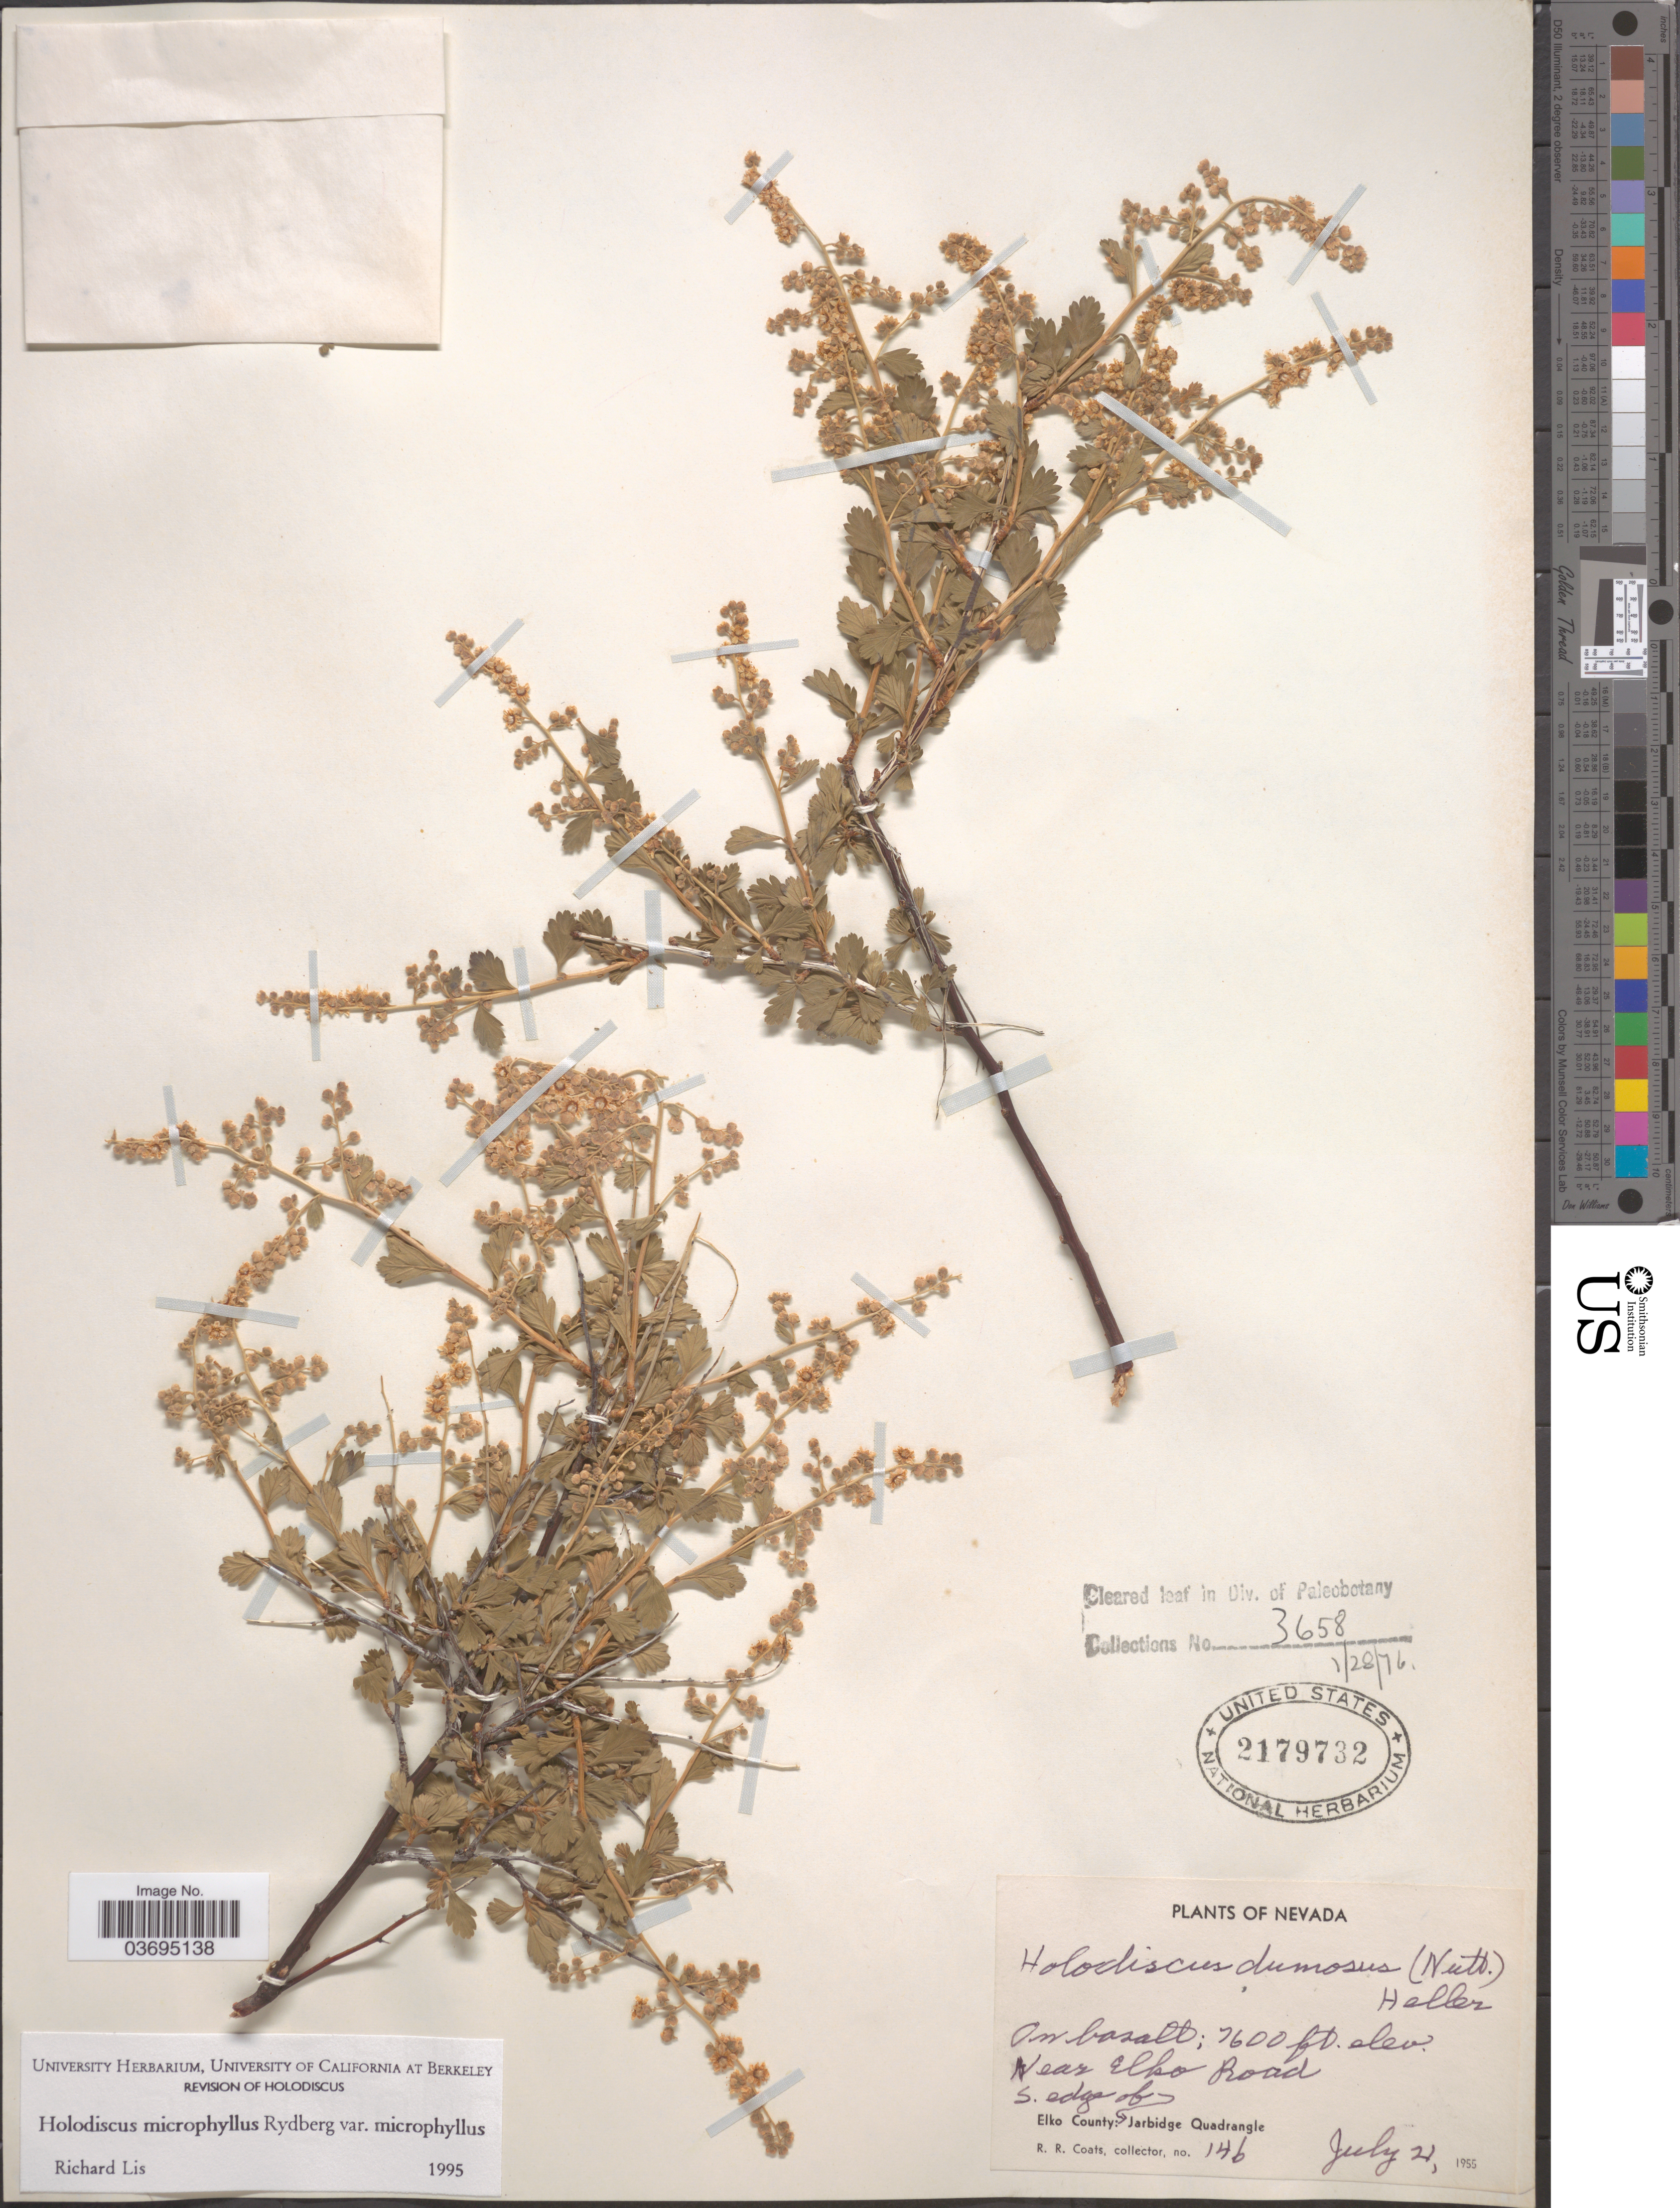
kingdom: Plantae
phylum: Tracheophyta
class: Magnoliopsida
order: Rosales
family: Rosaceae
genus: Holodiscus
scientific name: Holodiscus discolor var. microphyllus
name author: (Rydb.) Jeps.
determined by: Strong, Mark T., (BOT), Smithsonian Institution - National Museum of Natural History (UNITED STATES)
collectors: R. Coats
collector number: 146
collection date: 1955-07-21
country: United States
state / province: Nevada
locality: Near Elko Road. Elko County: S. edge of Jarbridge Quadrangle.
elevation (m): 2316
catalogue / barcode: US 2179732